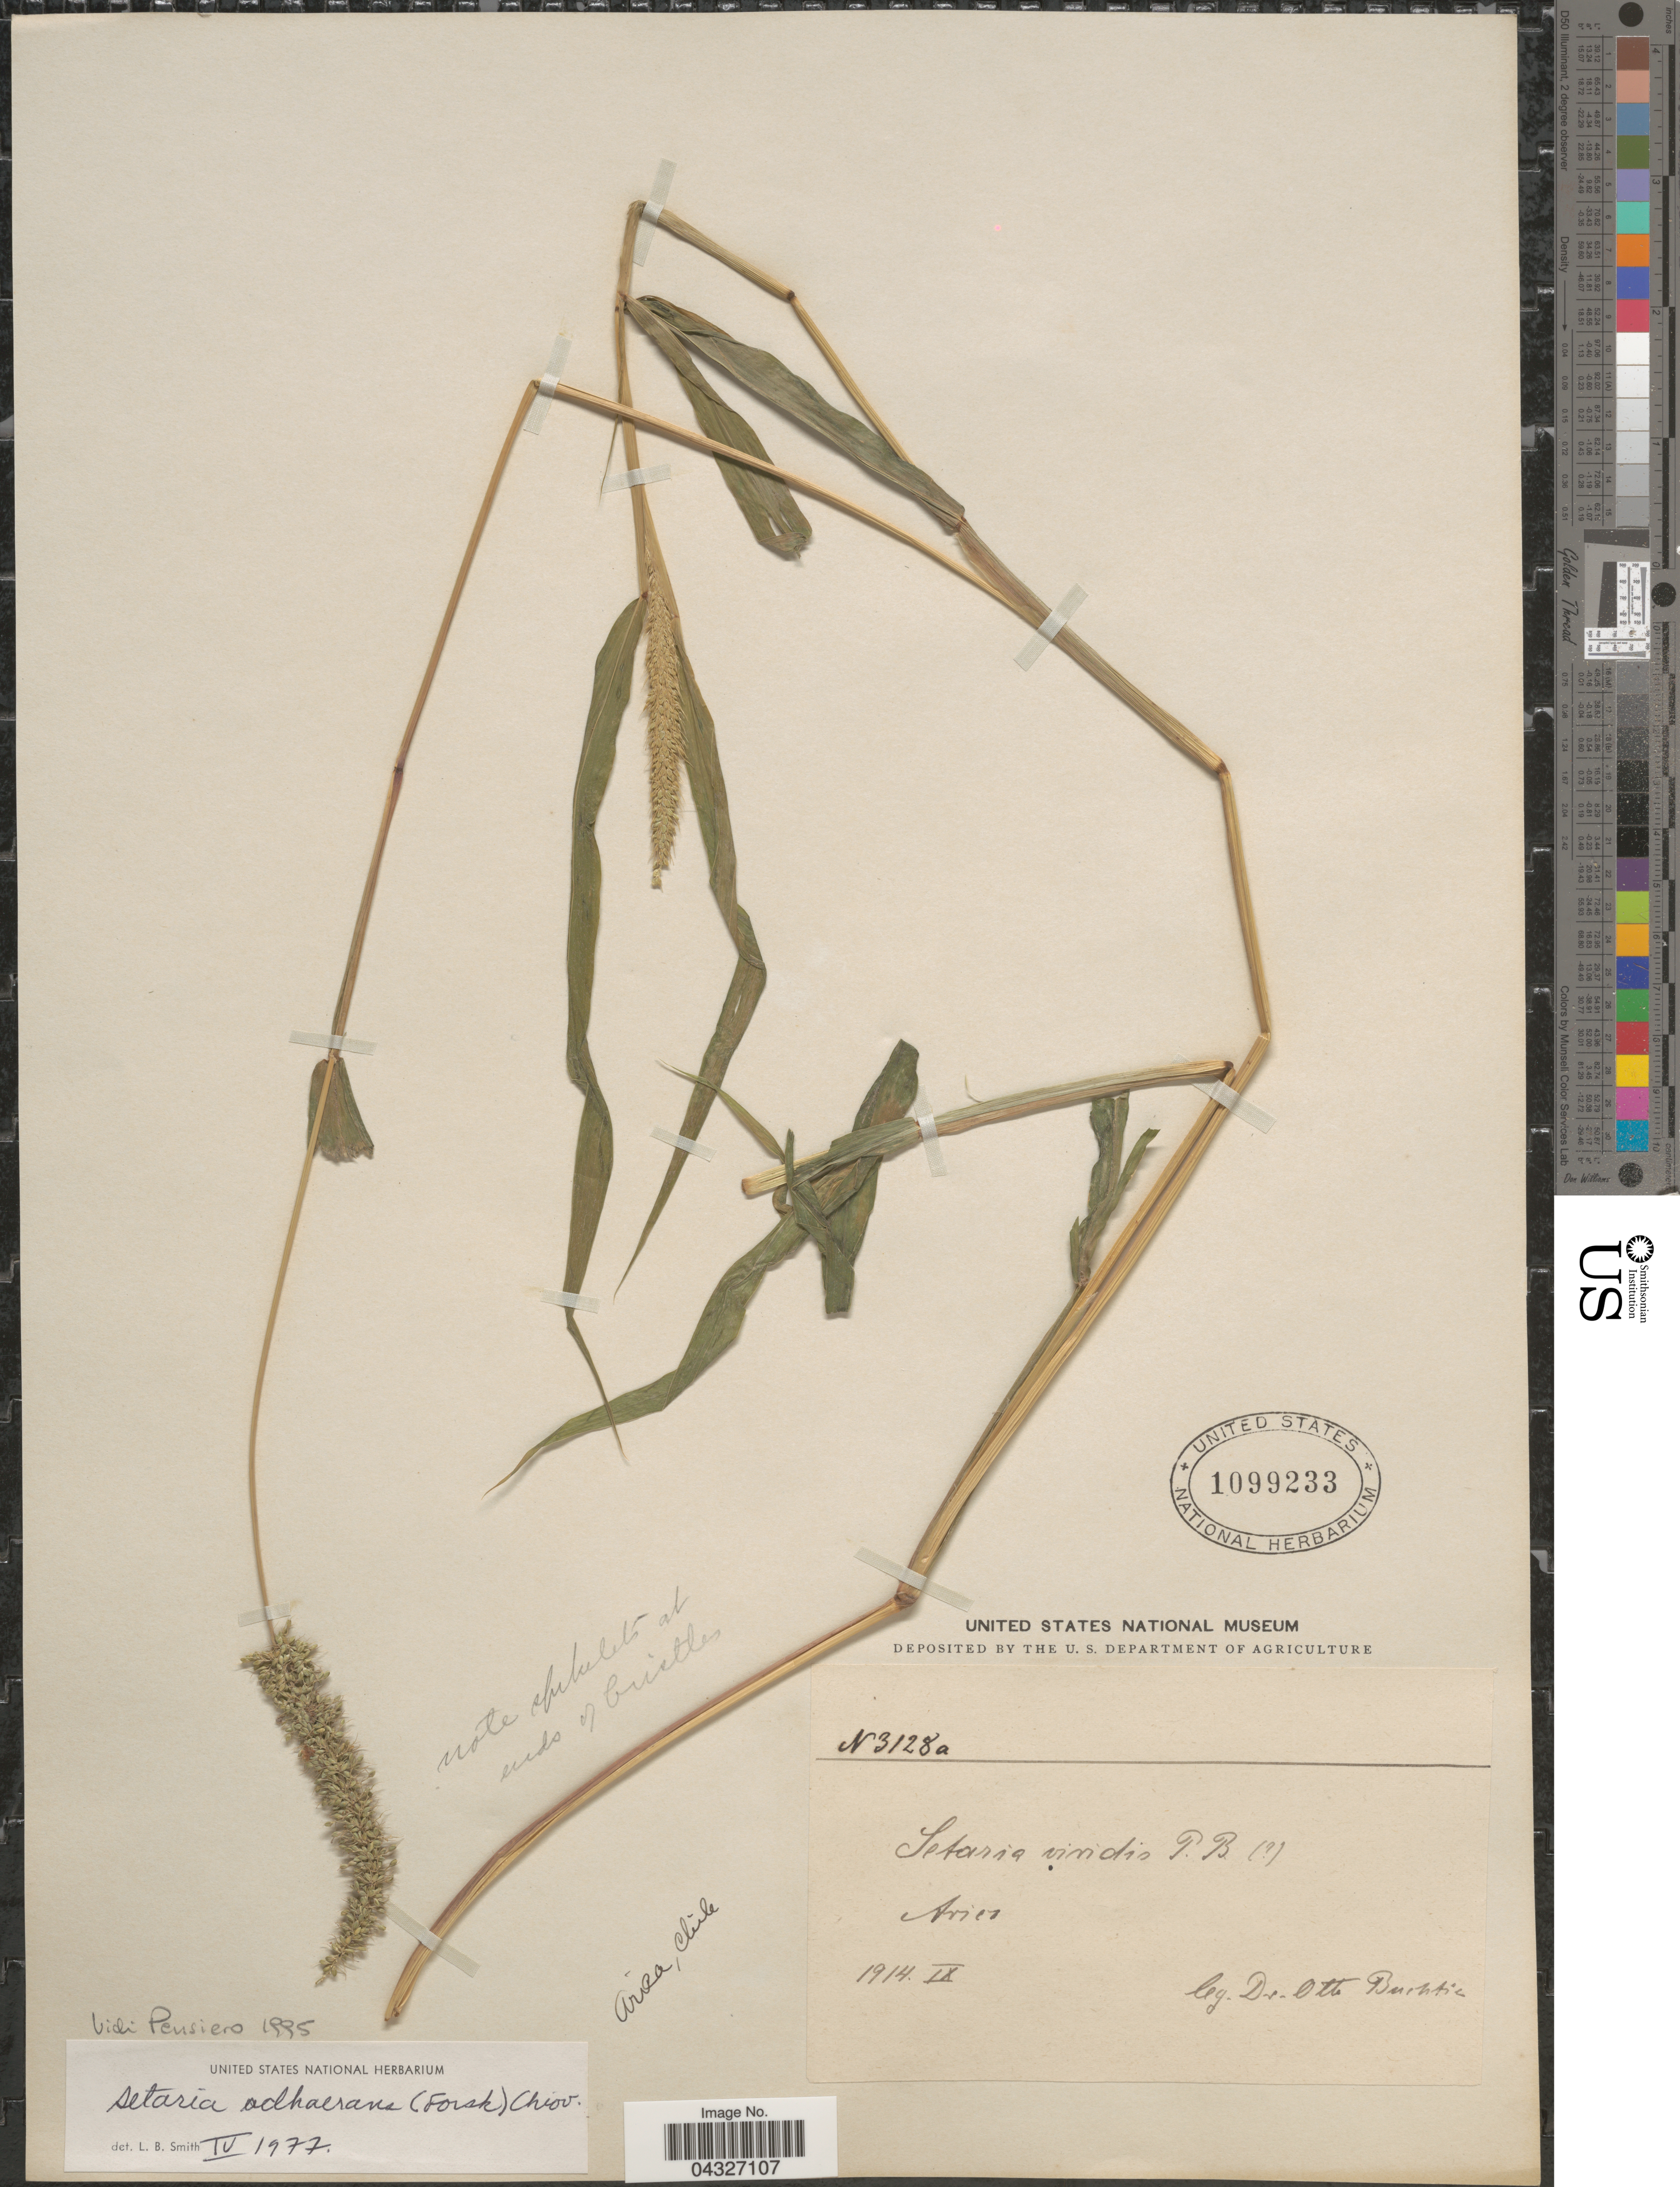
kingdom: Plantae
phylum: Tracheophyta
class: Liliopsida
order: Poales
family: Poaceae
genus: Setaria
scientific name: Setaria adhaerens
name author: (Forssk.) Chiov.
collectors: O. Buchtien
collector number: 3128a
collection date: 1914-09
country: Chile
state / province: Arica y Parinacota (XV)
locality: Arica.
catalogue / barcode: US 1099233